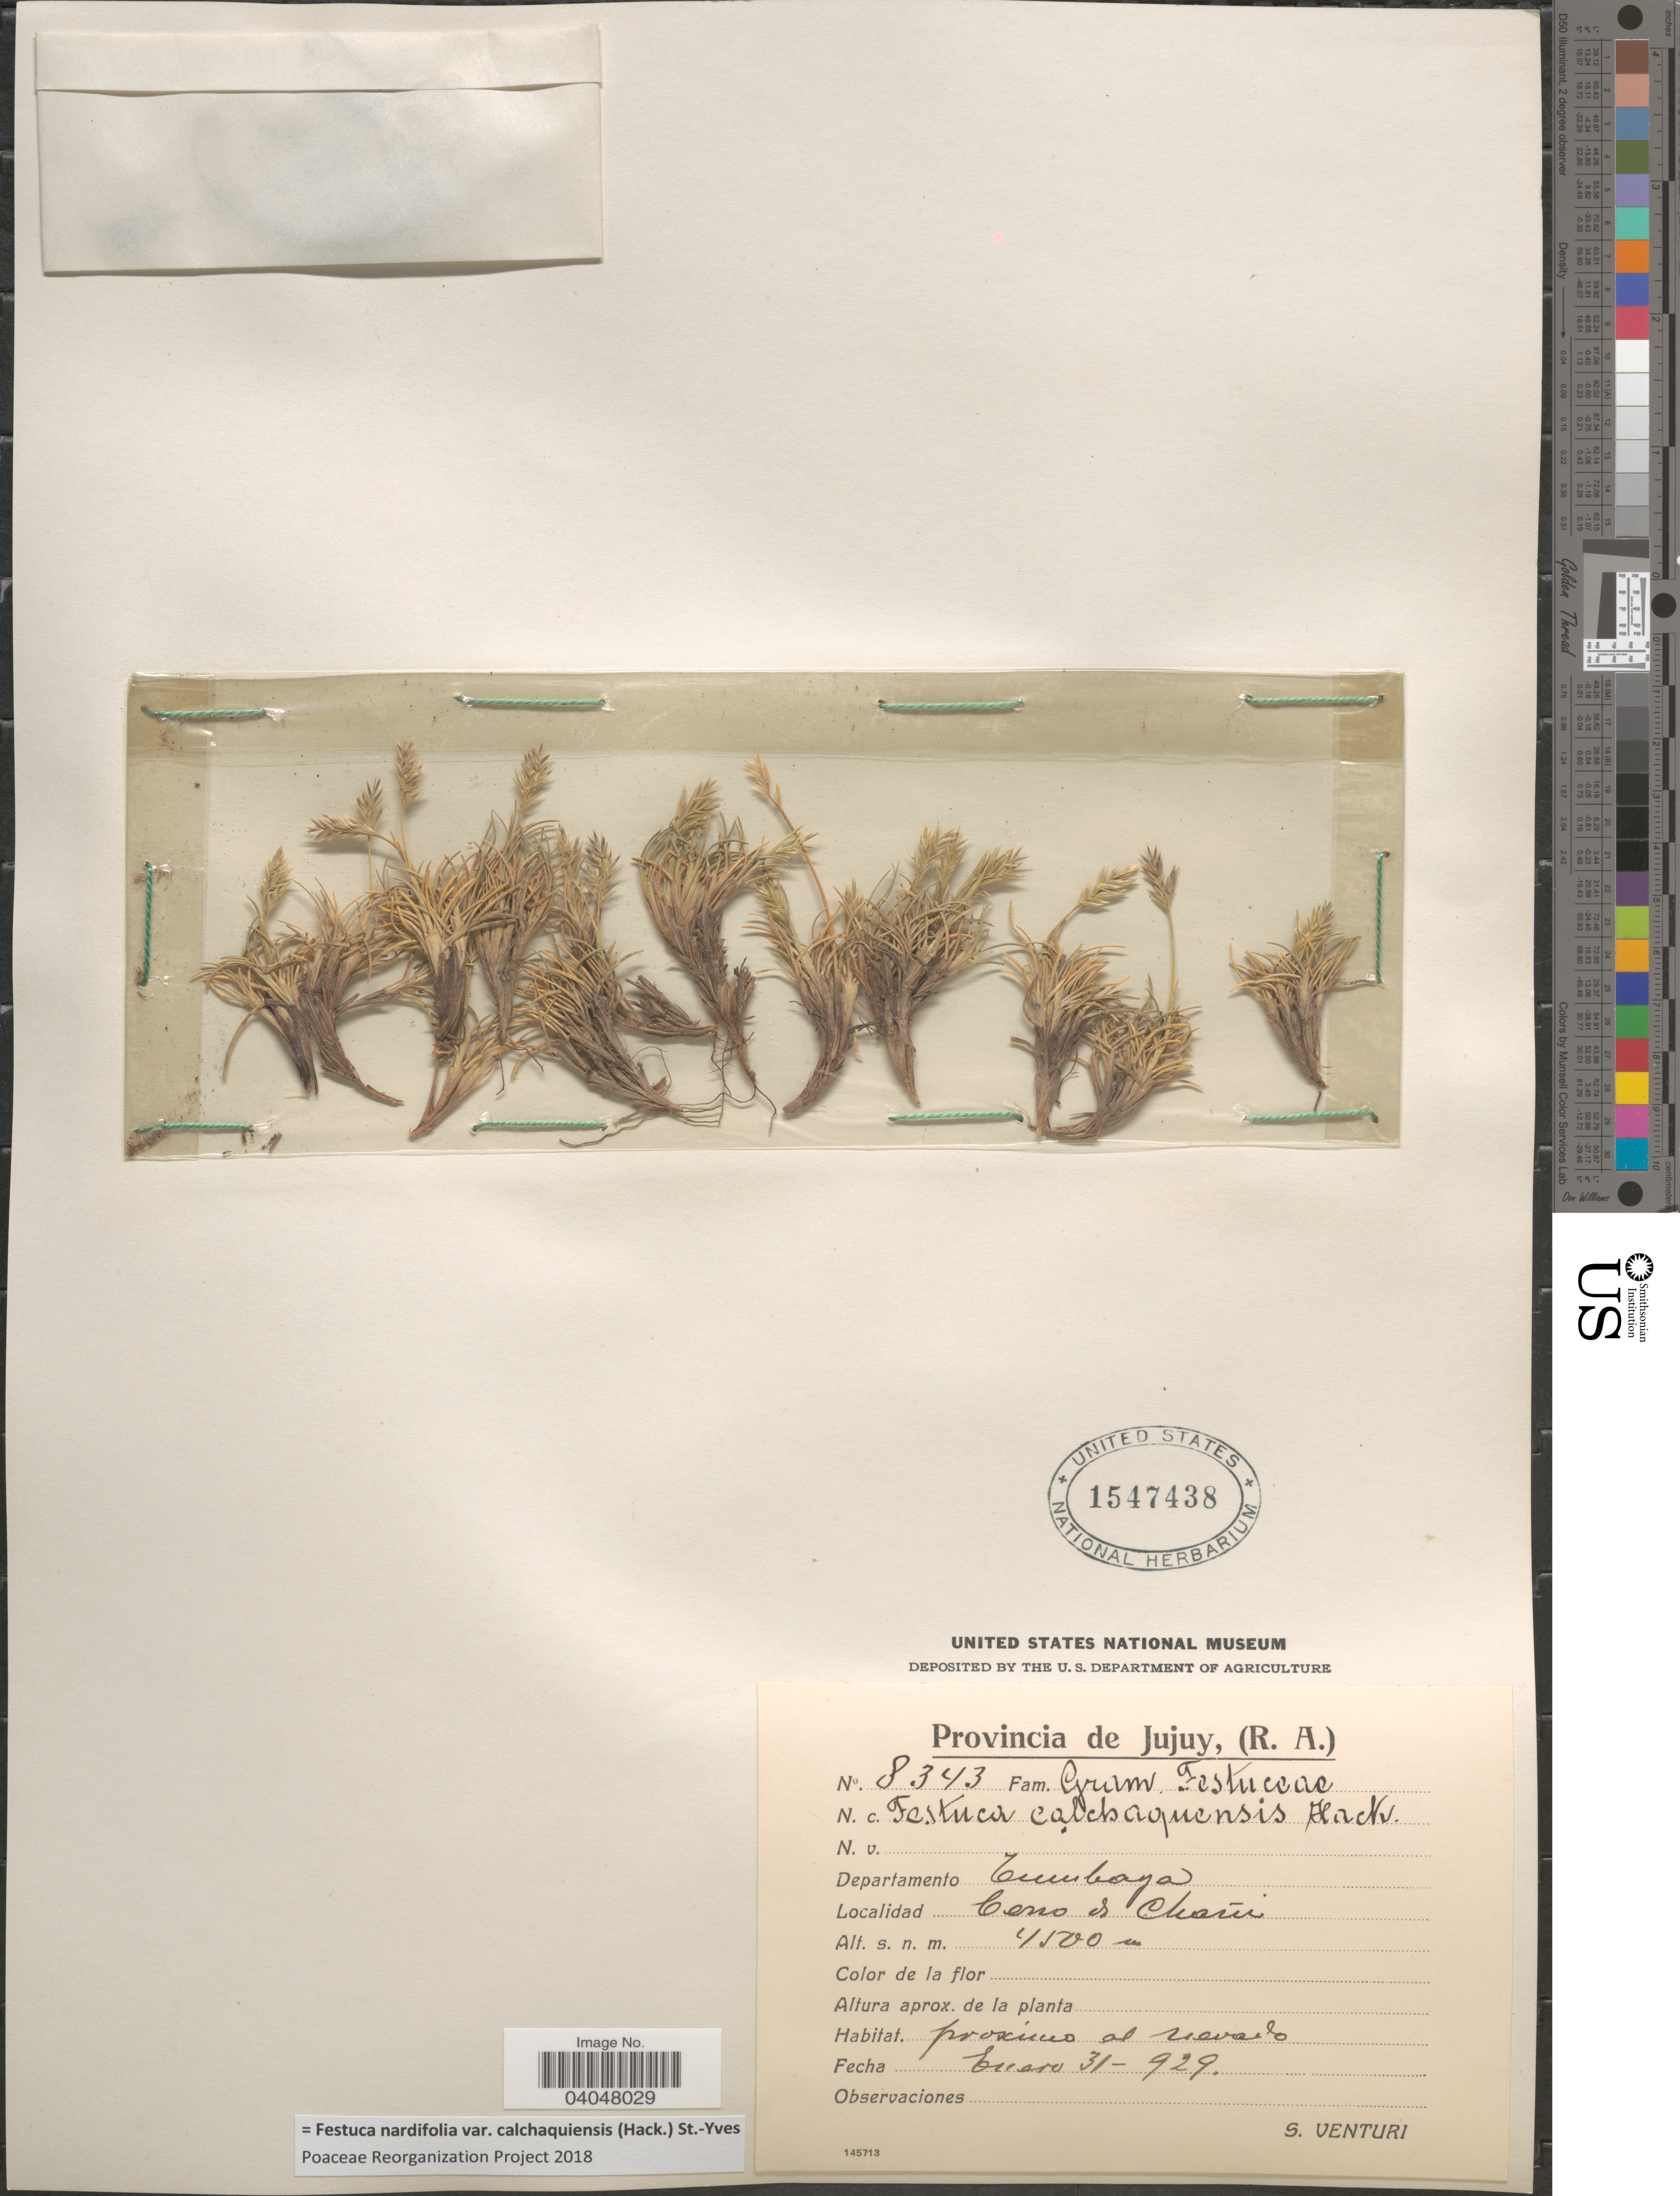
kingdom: Plantae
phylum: Tracheophyta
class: Liliopsida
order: Poales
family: Poaceae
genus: Festuca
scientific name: Festuca nardifolia var. calchaquiensis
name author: (Hack.) St.-Yves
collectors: S. Venturi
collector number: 8343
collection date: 1929-01-31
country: Argentina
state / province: Jujuy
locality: Departamento Tumbaya. Cerro de Chani.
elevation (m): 4500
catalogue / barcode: US 1547438